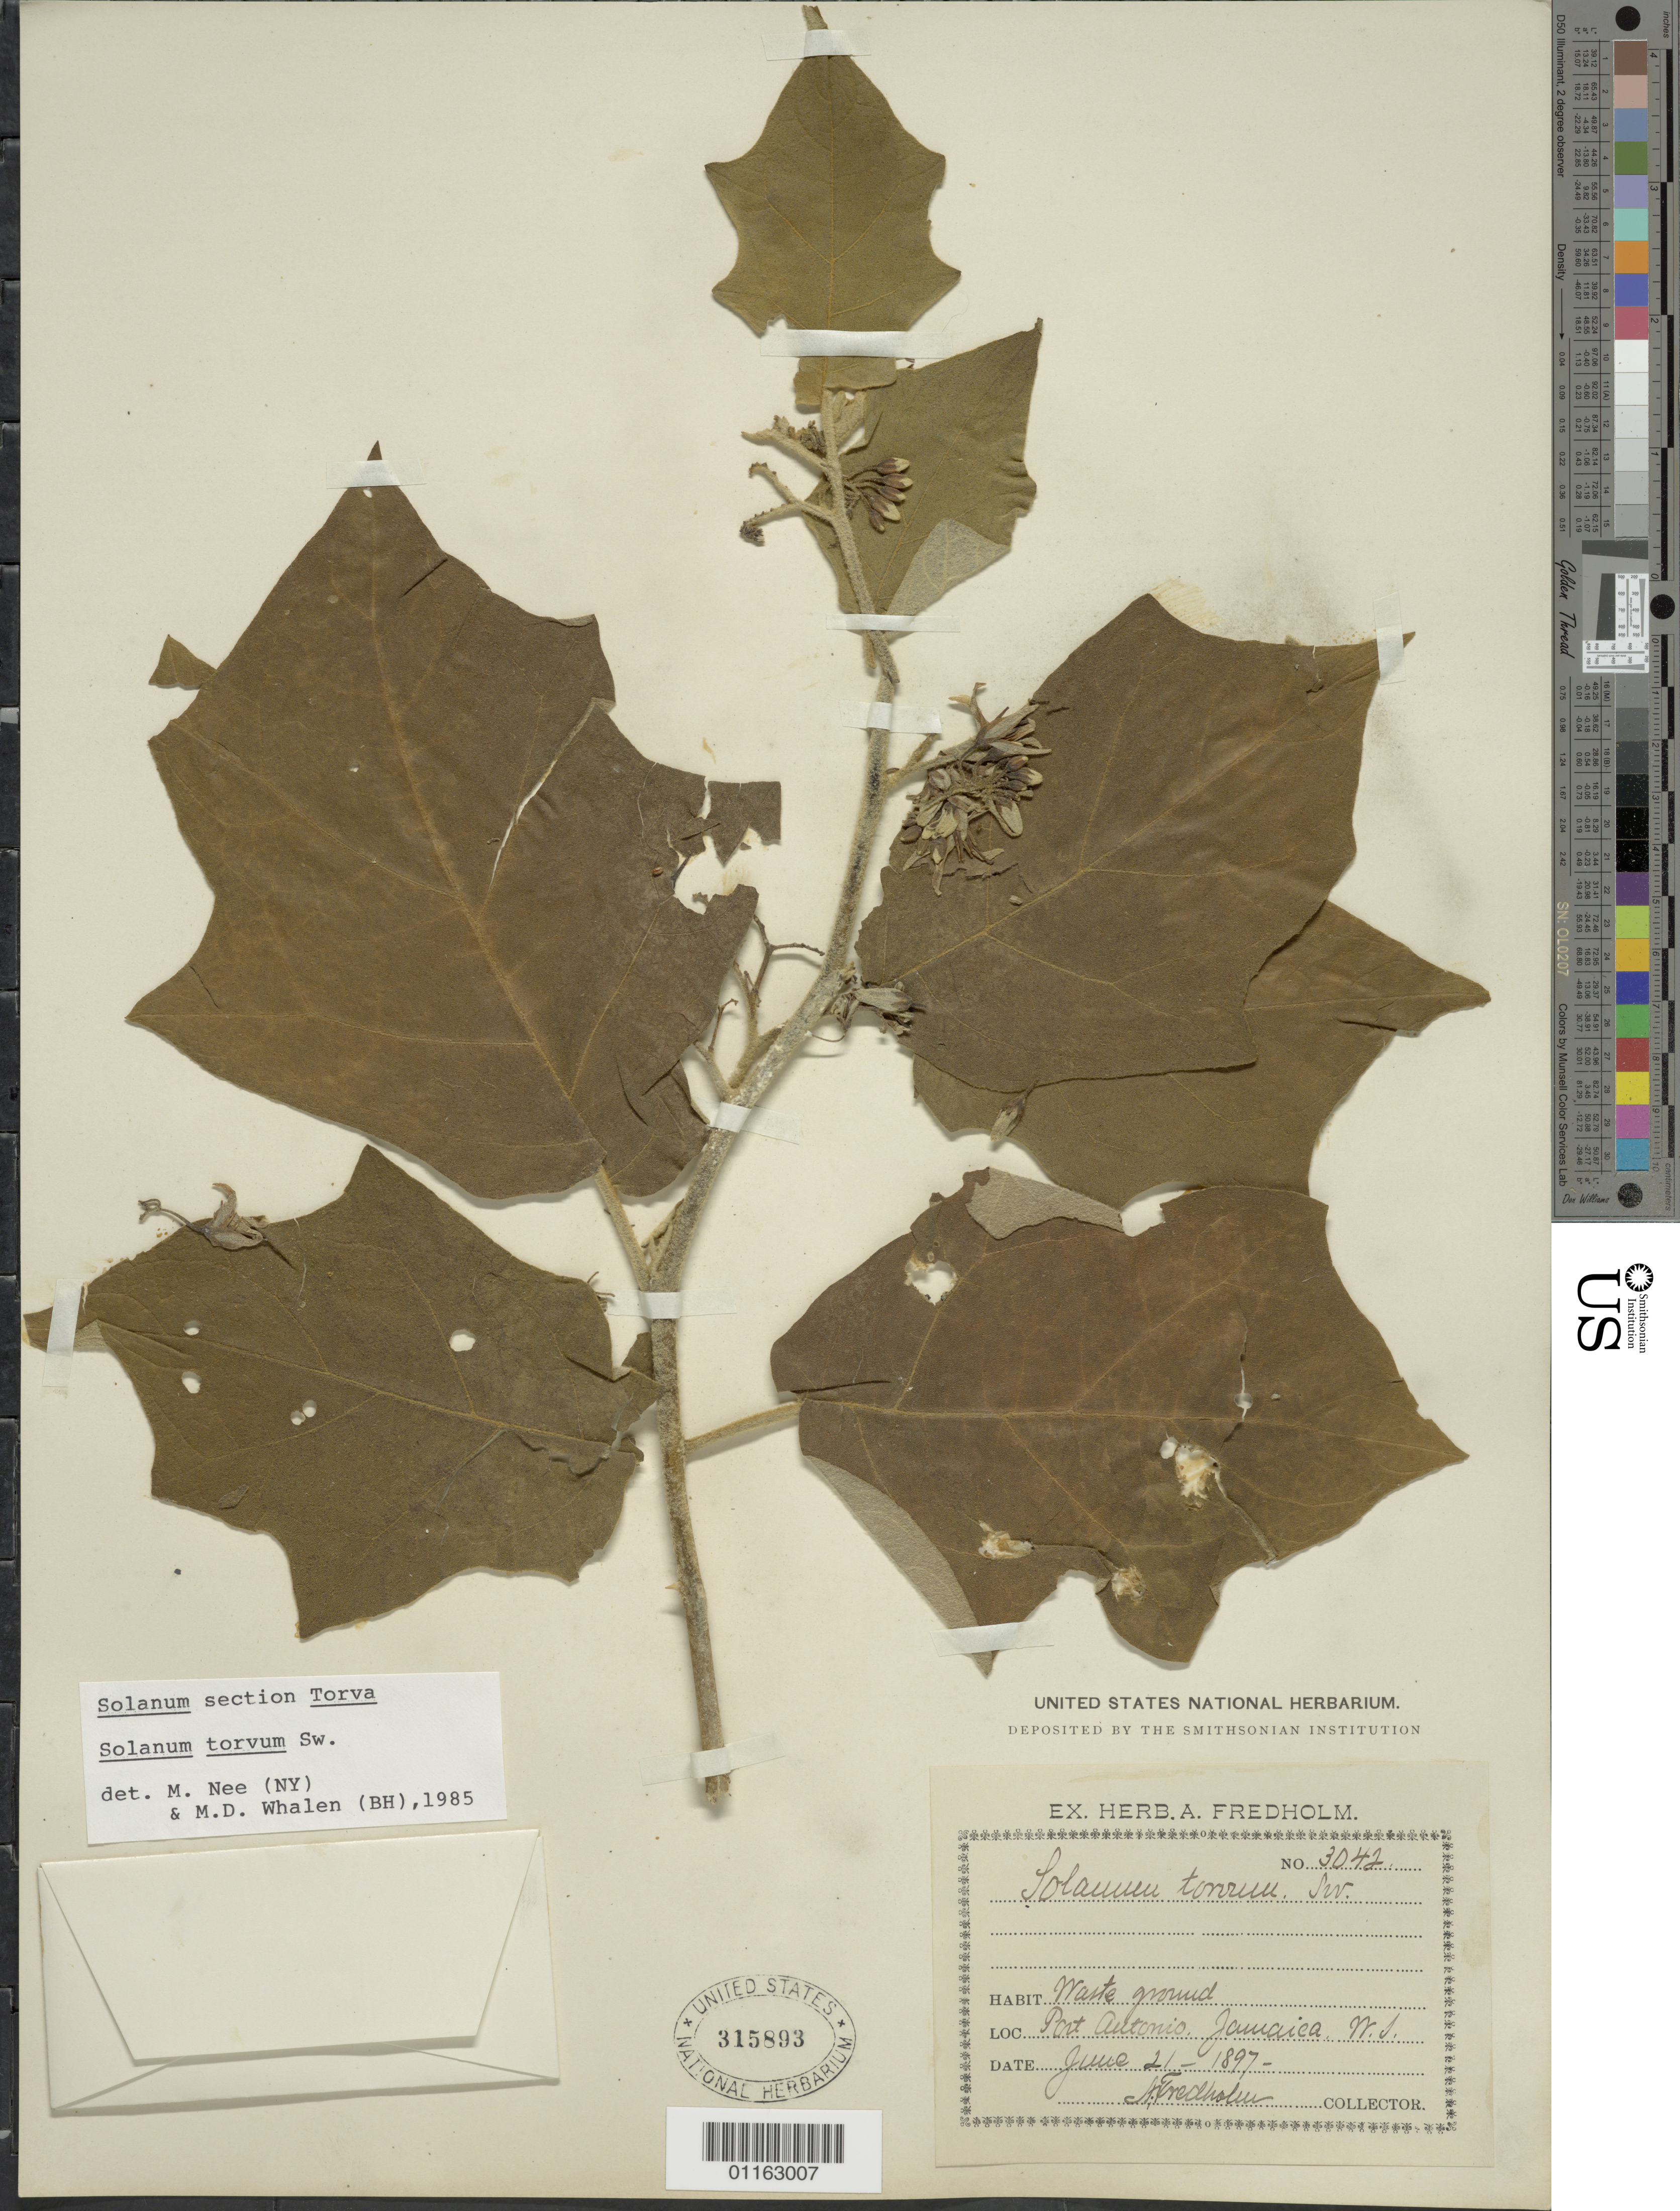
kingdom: Plantae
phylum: Tracheophyta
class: Magnoliopsida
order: Solanales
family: Solanaceae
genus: Solanum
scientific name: Solanum torvum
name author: Sw.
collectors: A. Fredholm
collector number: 3042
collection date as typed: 21 Jun 1897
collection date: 1897-06-21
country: Jamaica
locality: Port Antonio; Waste ground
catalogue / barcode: US 315893